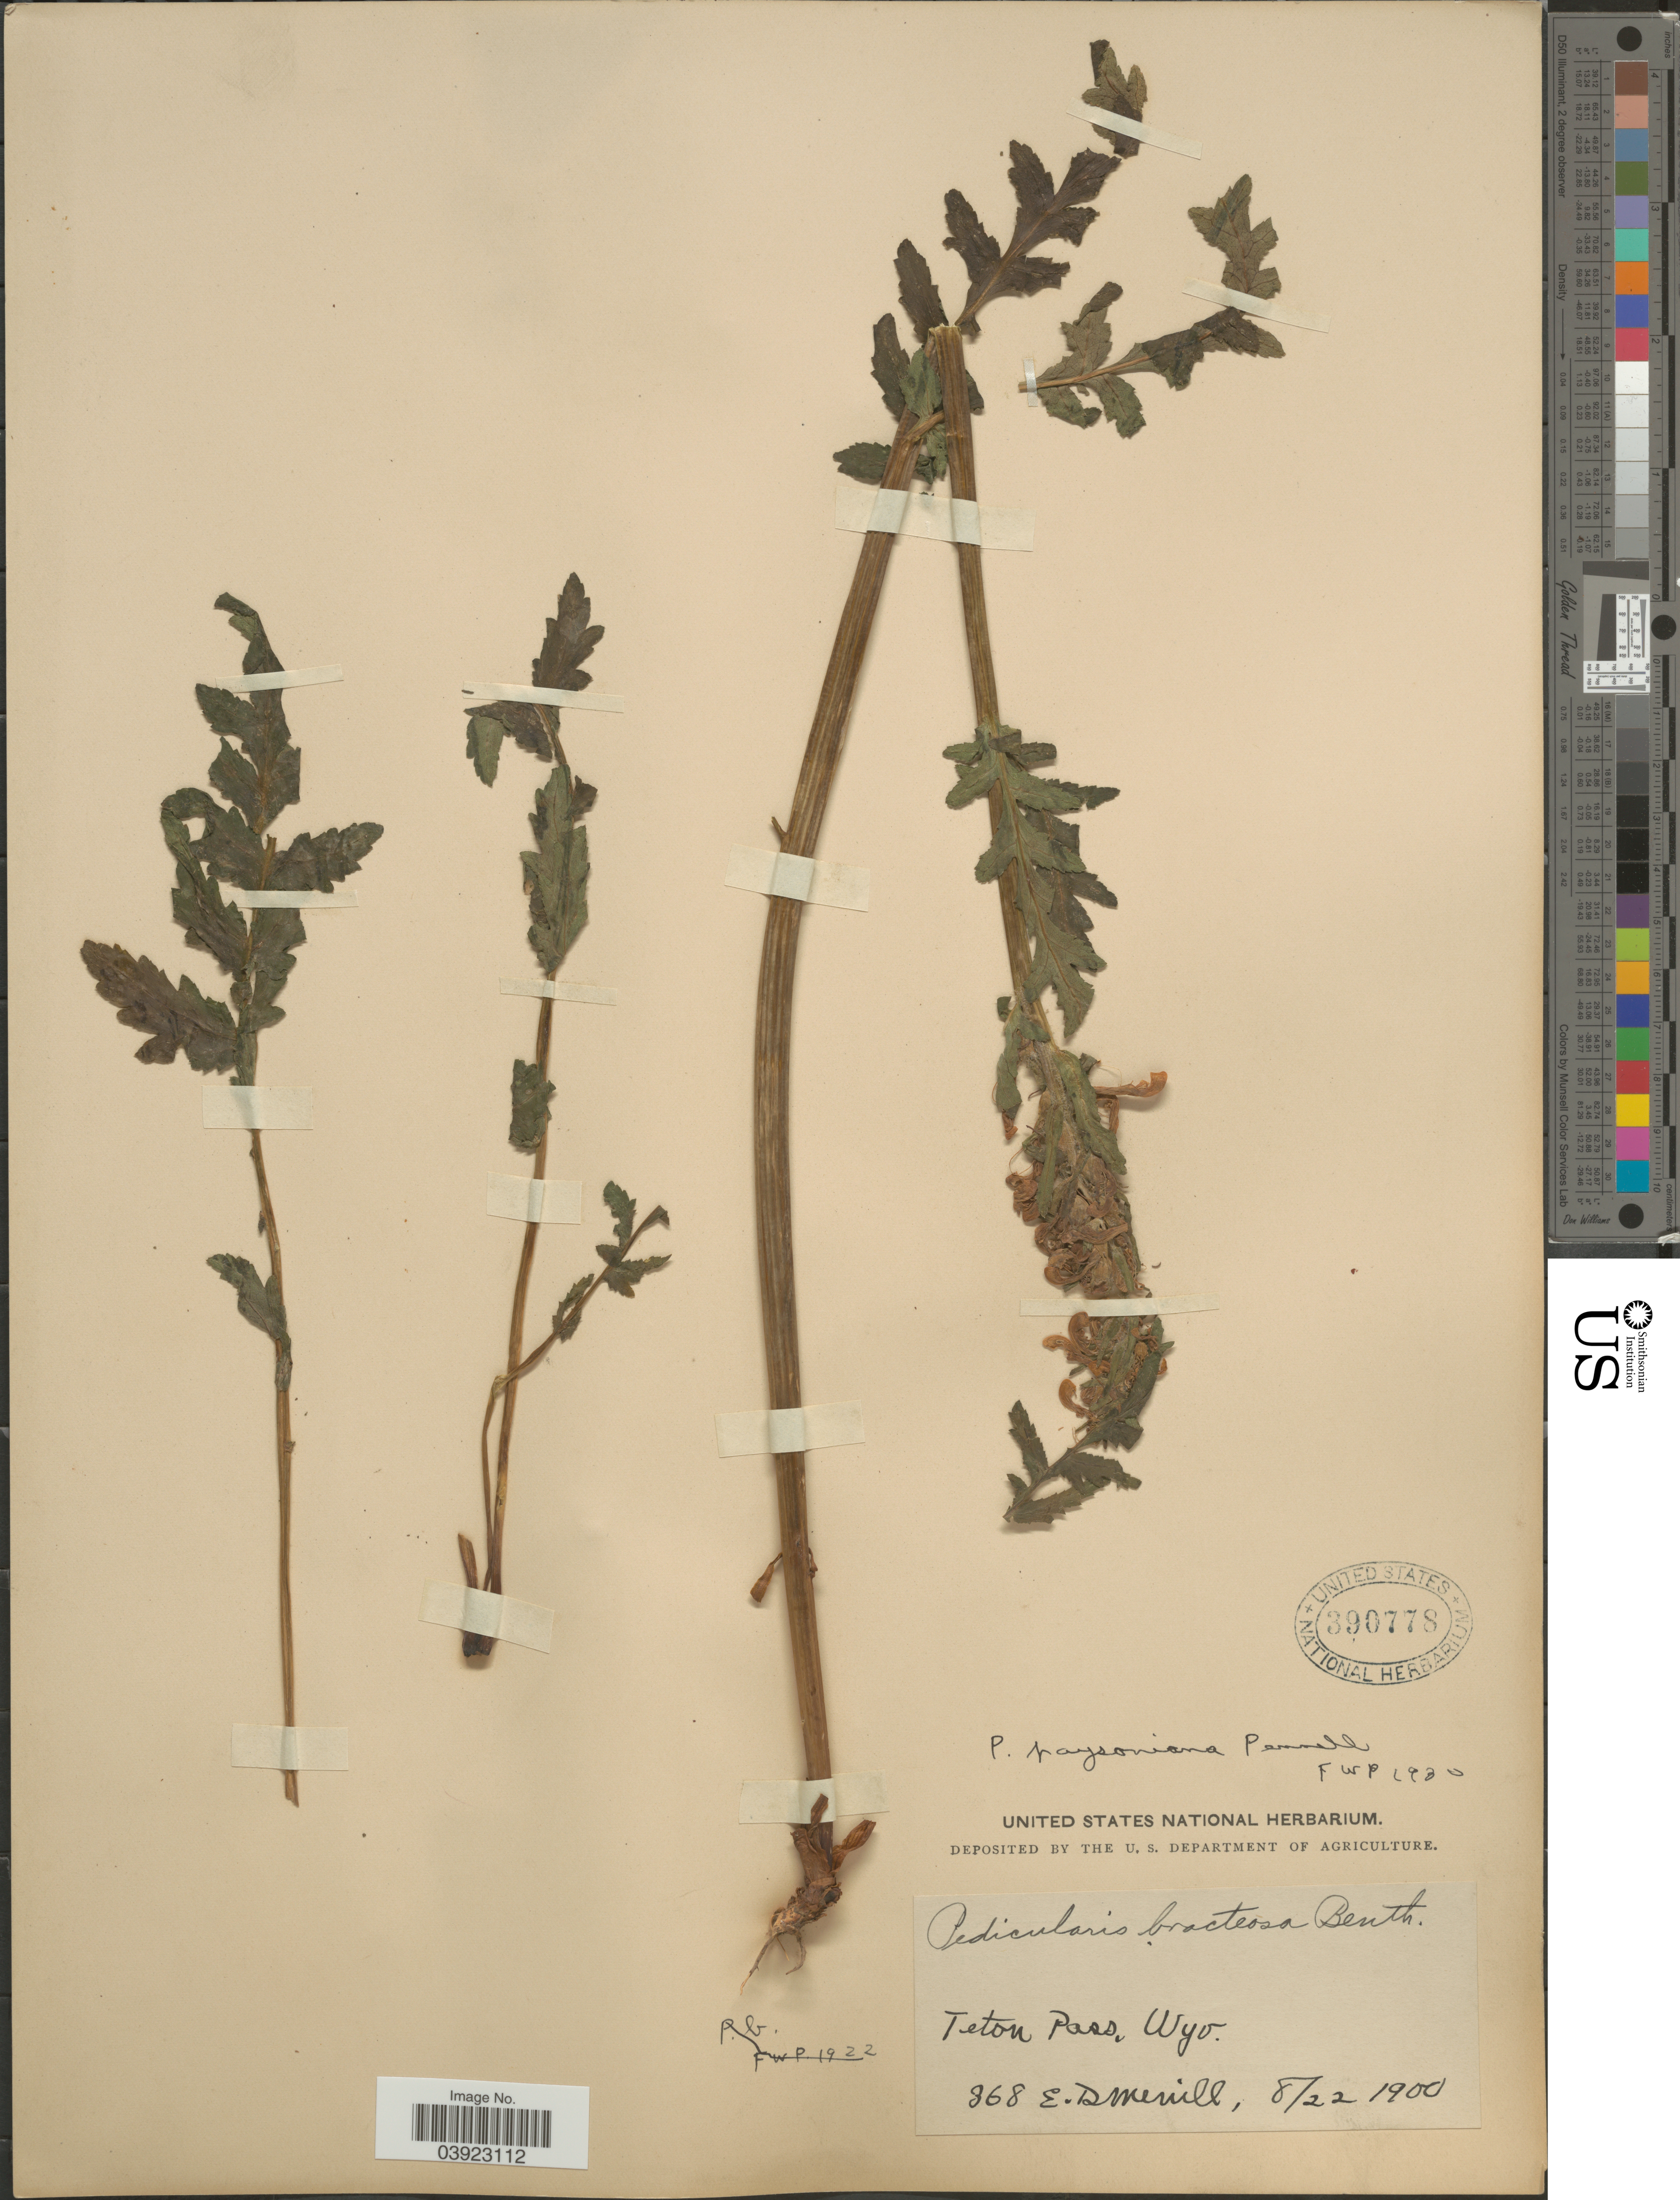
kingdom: Plantae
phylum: Tracheophyta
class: Magnoliopsida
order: Lamiales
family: Orobanchaceae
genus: Pedicularis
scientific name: Pedicularis paysoniana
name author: Pennell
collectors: E. D. Merrill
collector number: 368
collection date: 1900-08-22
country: United States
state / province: Wyoming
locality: Teton Pass.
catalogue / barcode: US 390778